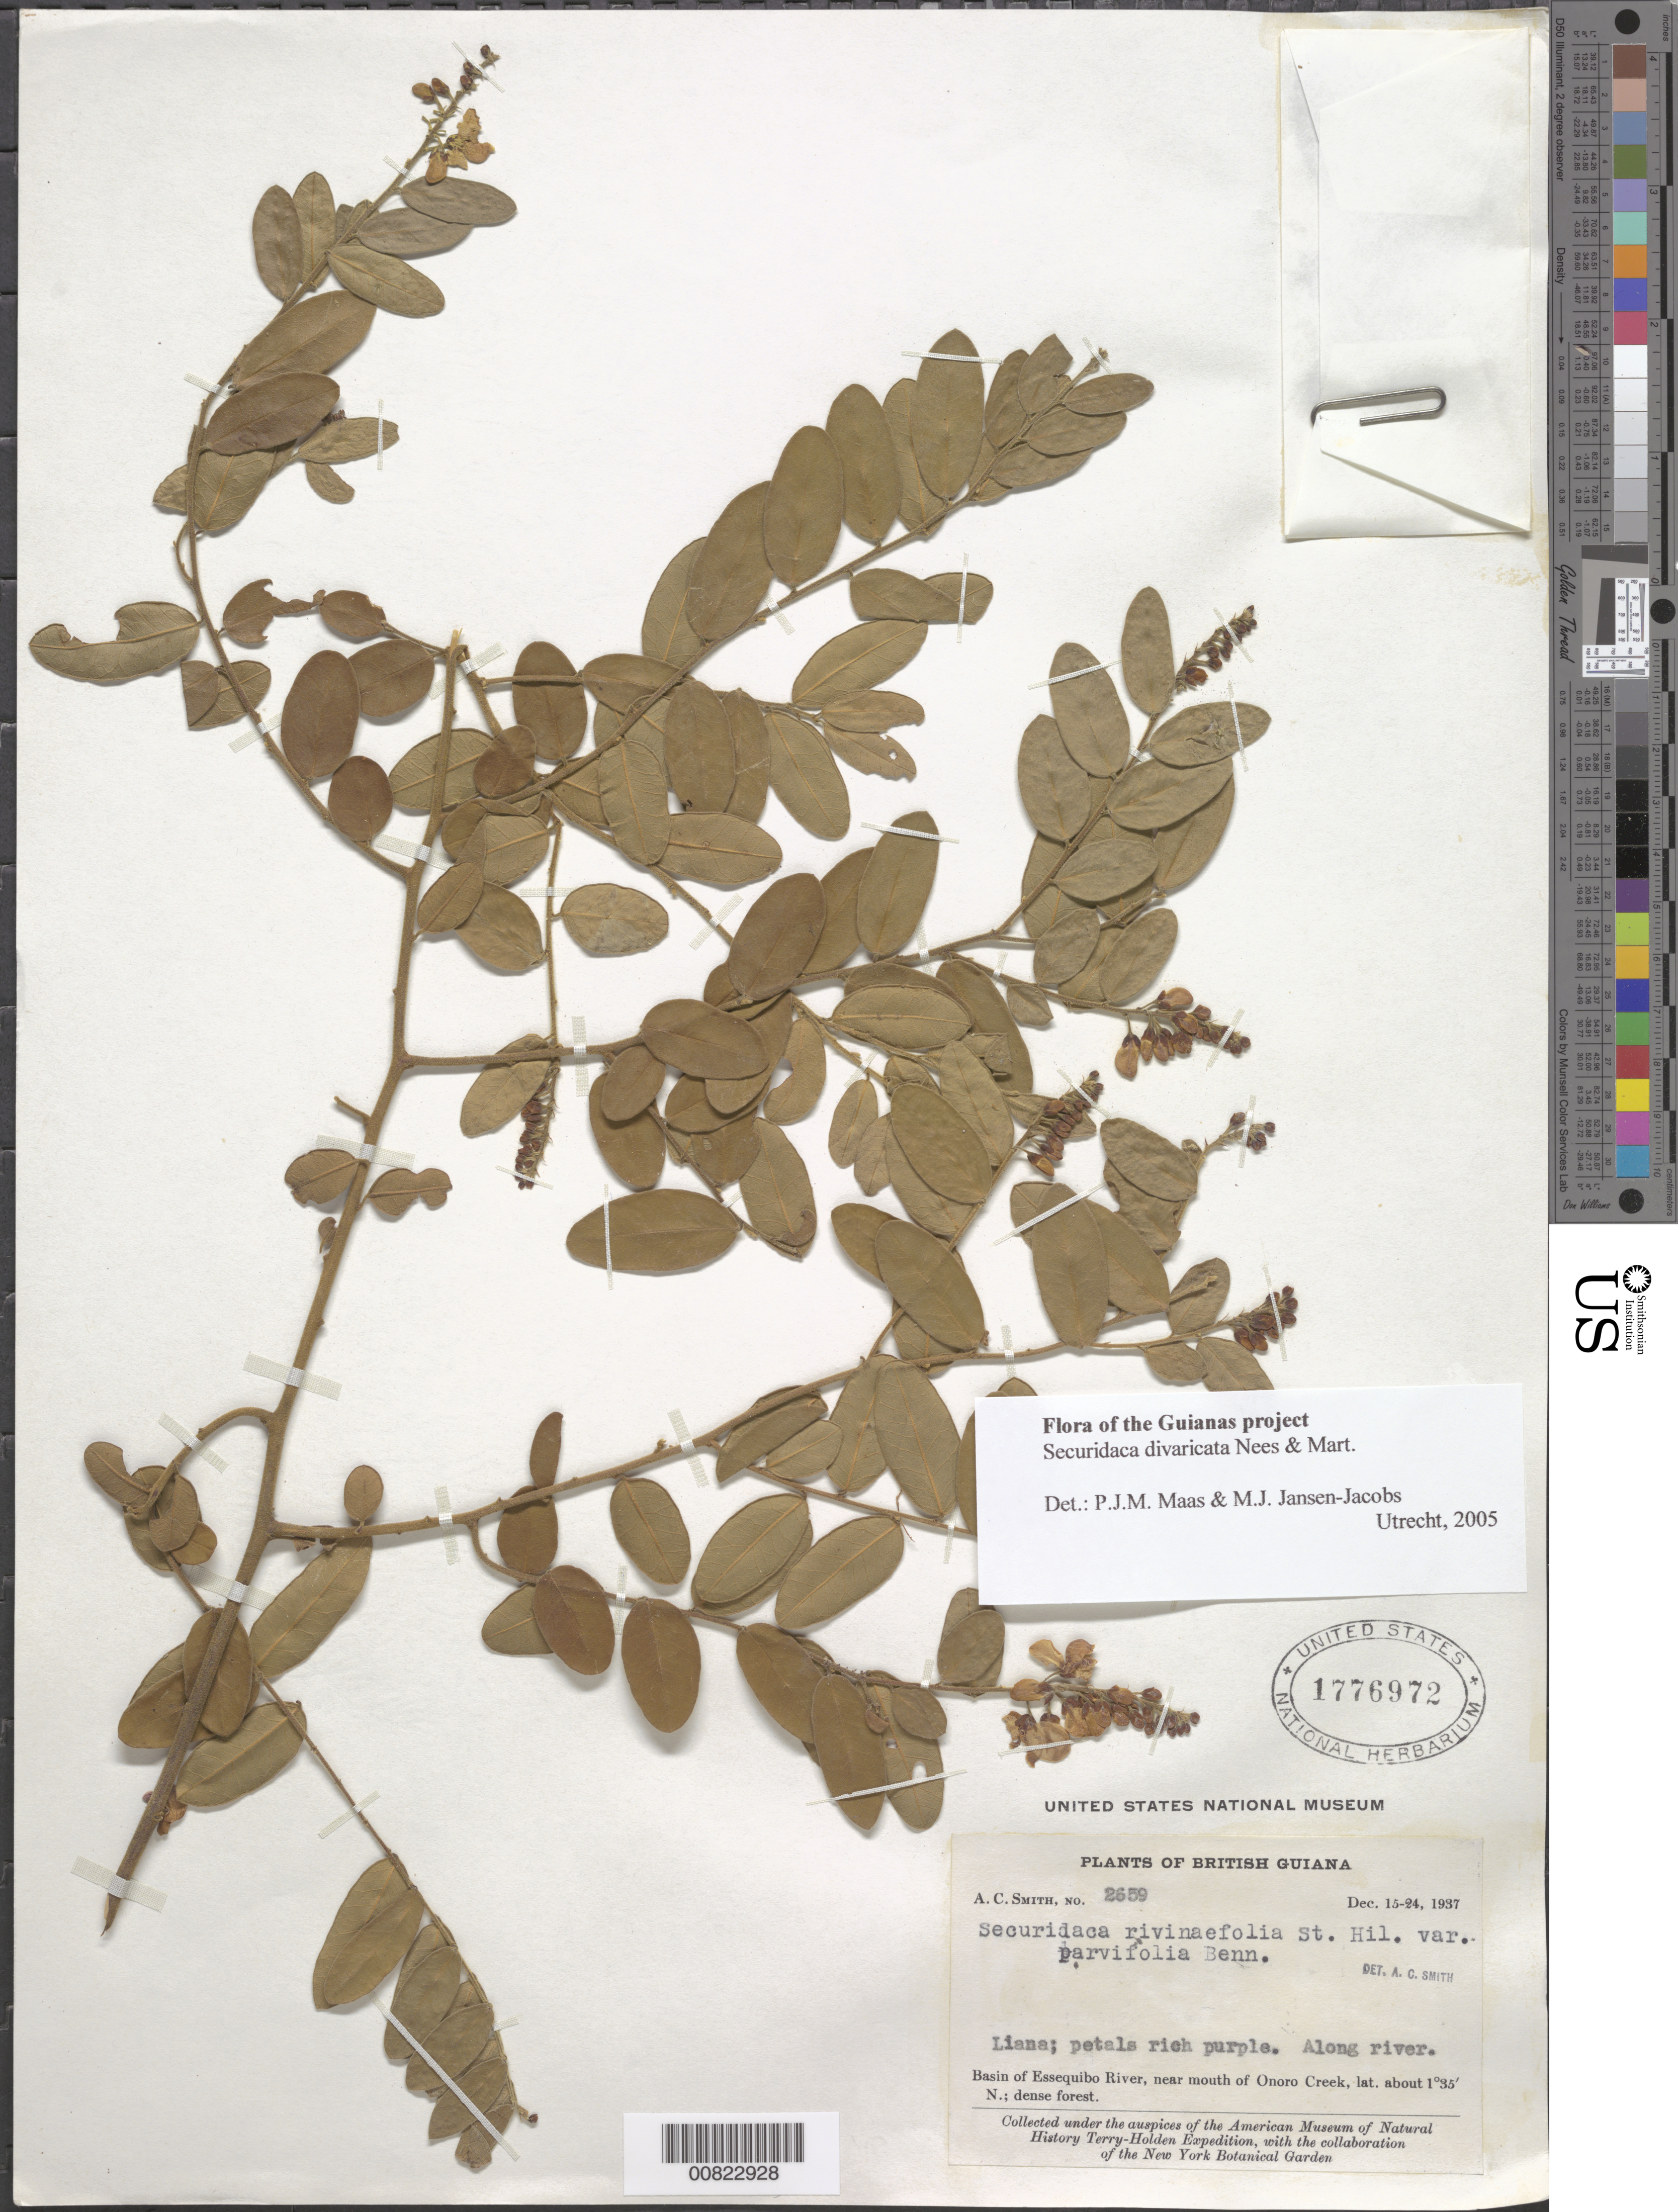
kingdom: Plantae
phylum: Tracheophyta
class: Magnoliopsida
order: Fabales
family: Polygalaceae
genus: Securidaca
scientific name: Securidaca divaricata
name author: Nees & Mart.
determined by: Maas, P. J.; Jansen-Jacobs, M. J.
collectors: A. C. Smith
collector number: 2659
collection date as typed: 15-Dec-37 to 24-Dec-37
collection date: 1937-12-15/1937-12-24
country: Guyana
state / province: U. Takutu-U. Essequibo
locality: Onoro Creek (near mouth), Essequibo River basin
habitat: Dense forest; along river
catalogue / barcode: US 1776972